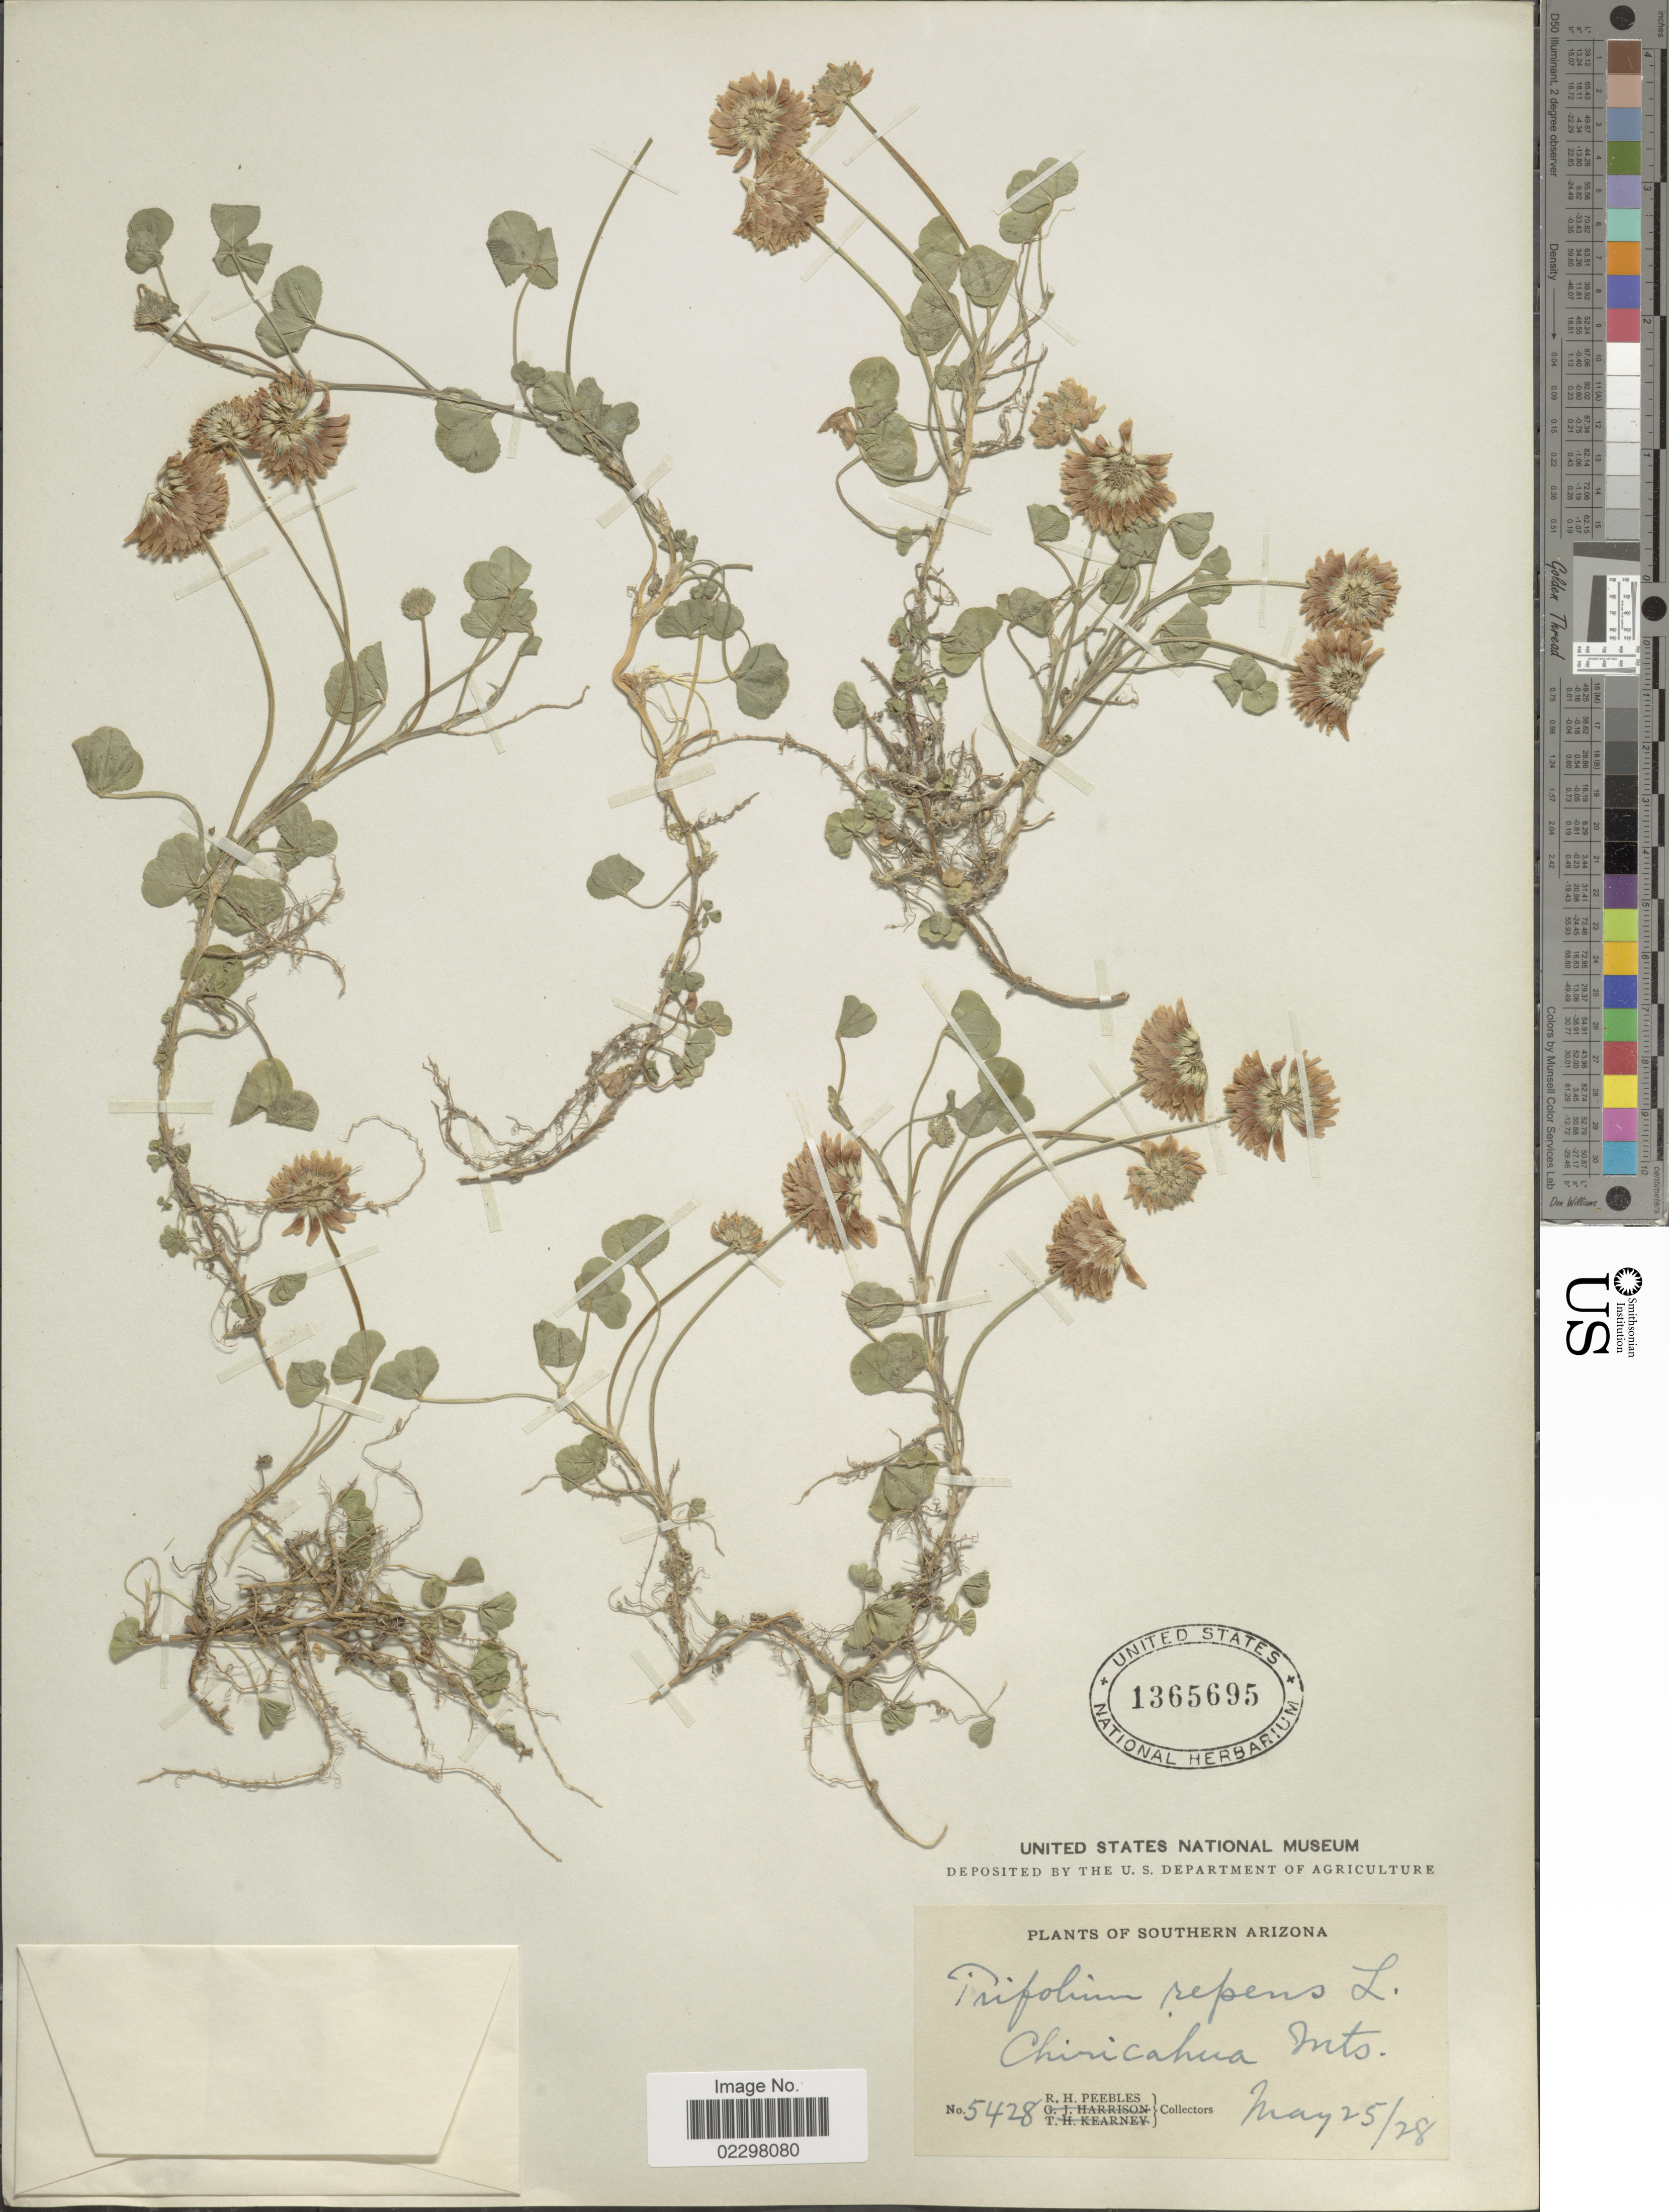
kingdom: Plantae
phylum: Tracheophyta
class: Magnoliopsida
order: Fabales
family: Fabaceae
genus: Trifolium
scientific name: Trifolium repens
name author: L.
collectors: R. H. Peebles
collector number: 5428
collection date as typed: Transcribed d/m/y: 25/5/28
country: United States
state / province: Arizona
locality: Southern Arizona, Chiricahua Mts.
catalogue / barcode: US 1365695